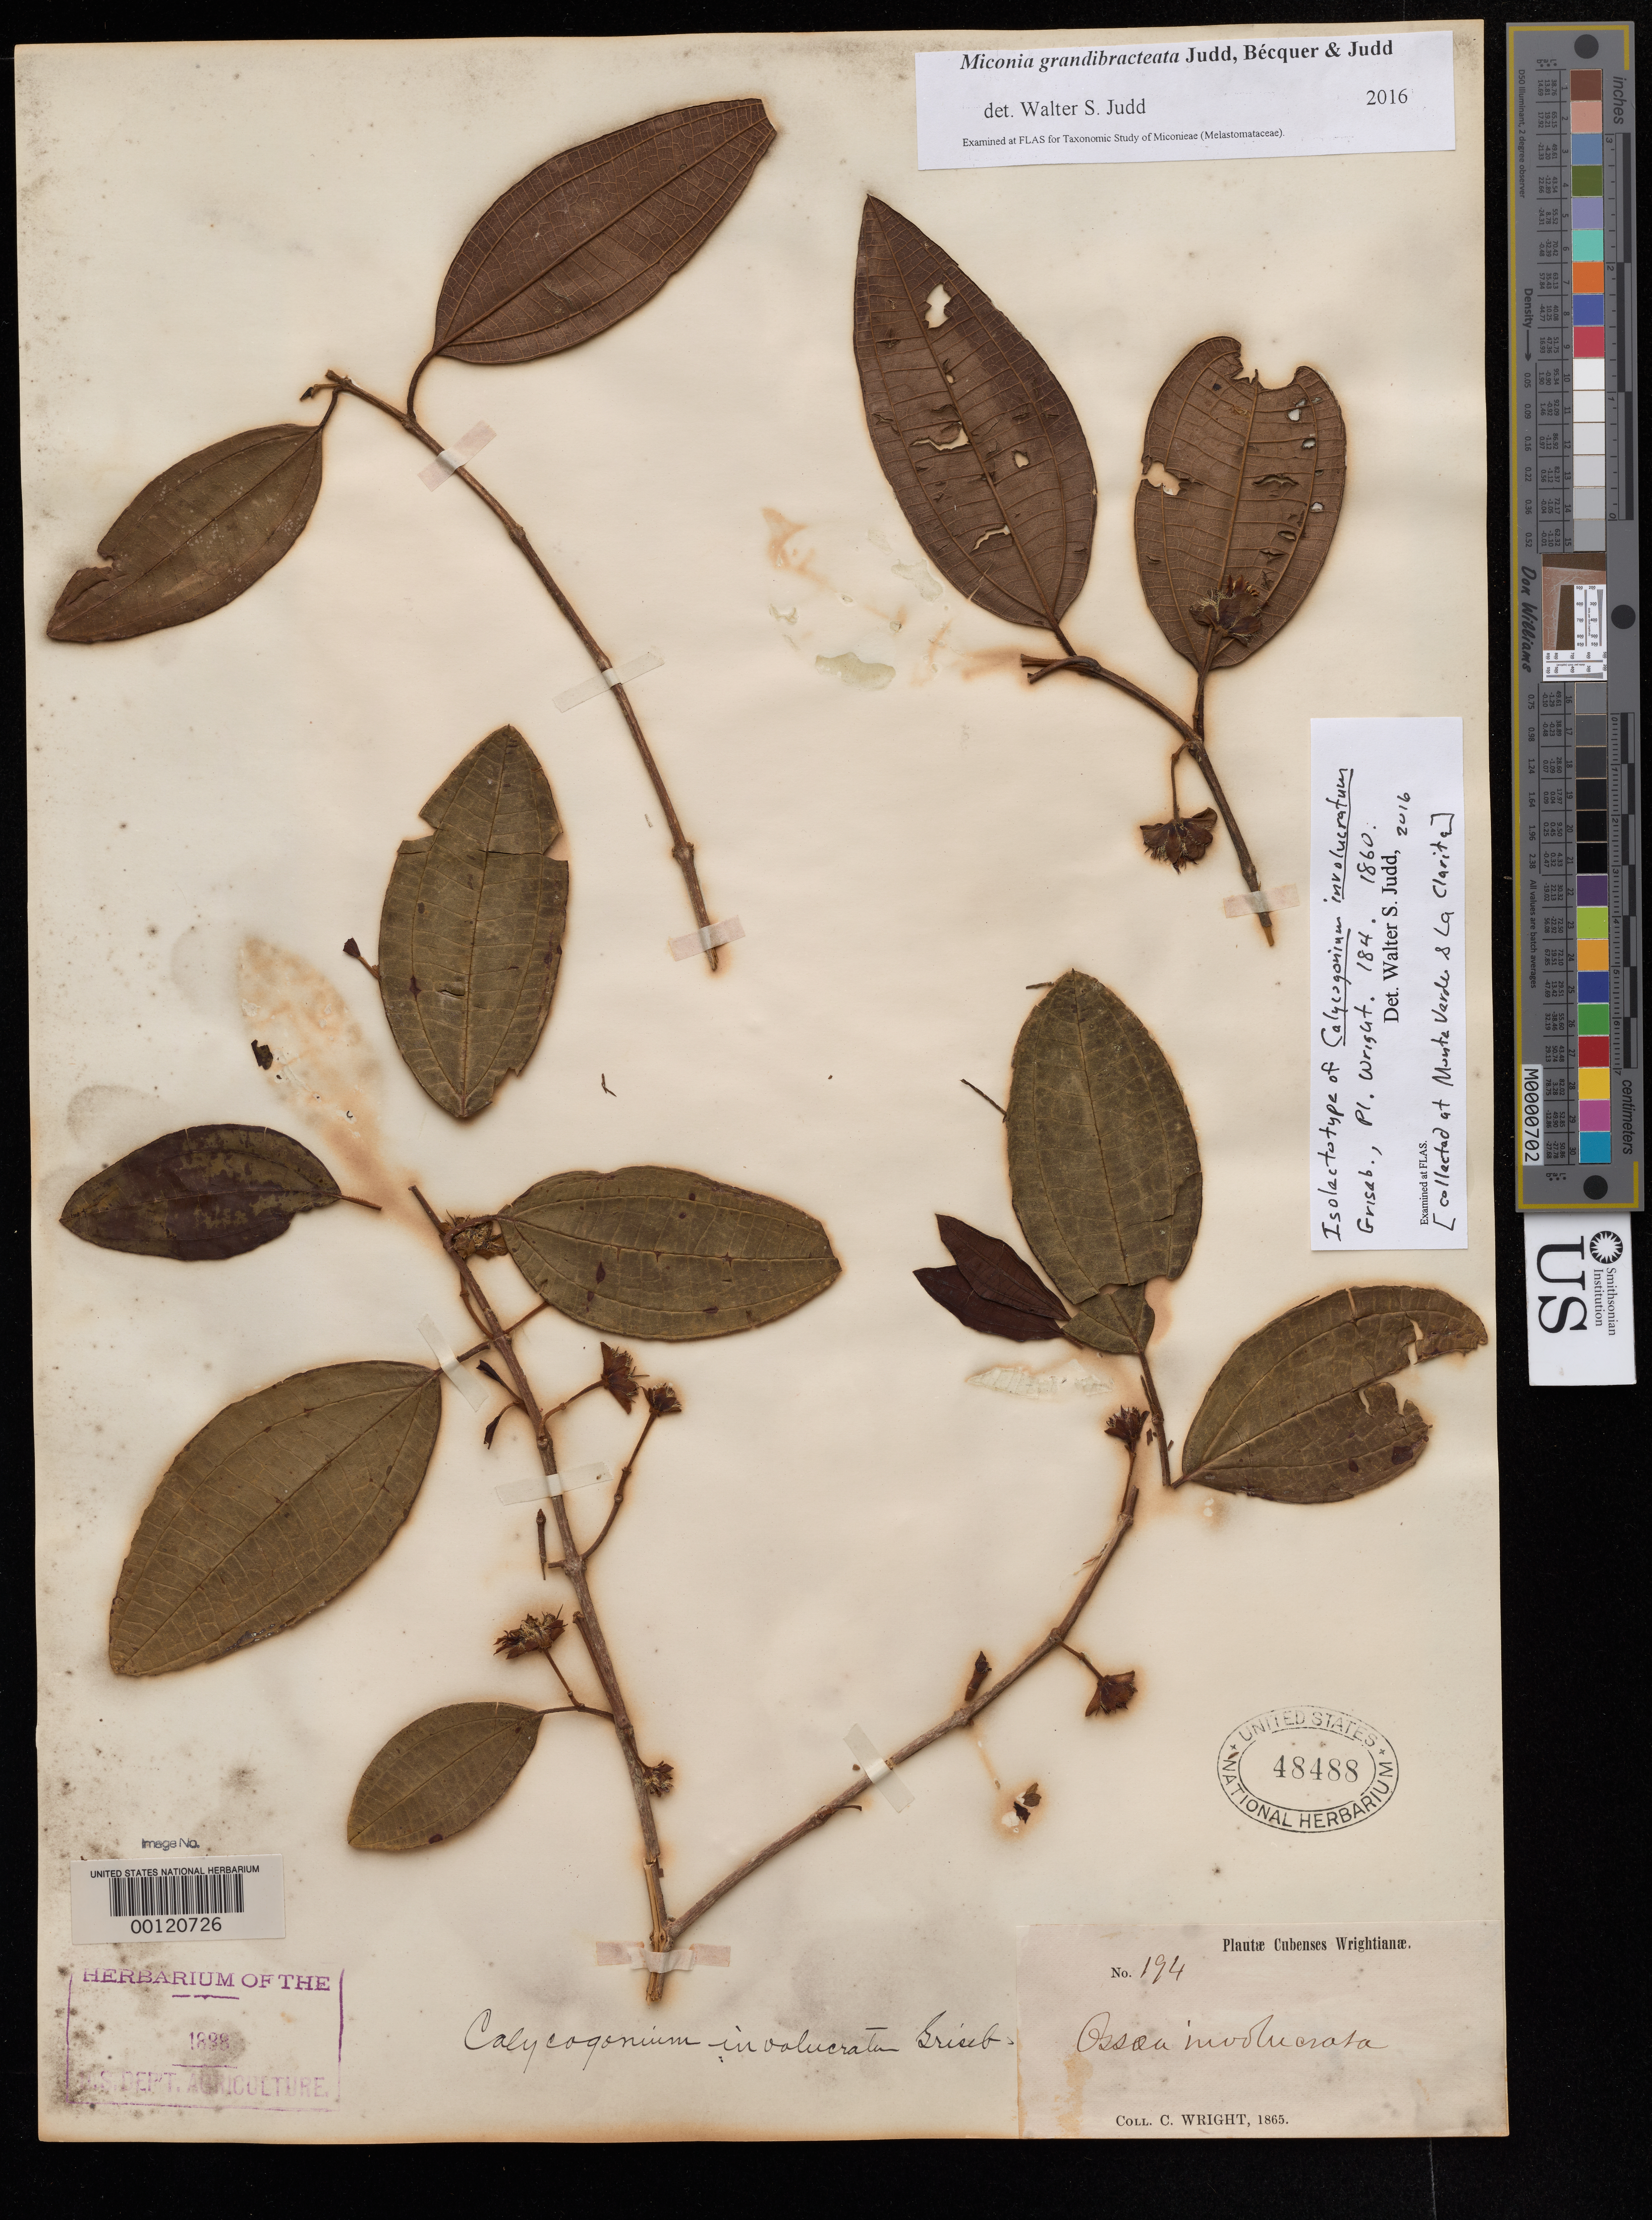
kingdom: Plantae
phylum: Tracheophyta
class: Magnoliopsida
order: Myrtales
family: Melastomataceae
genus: Calycogonium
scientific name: Calycogonium involucratum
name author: Griseb.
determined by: Judd, Walter S.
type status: Isolectotype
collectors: C. Wright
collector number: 194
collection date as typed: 1865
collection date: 1865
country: Cuba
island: Greater Antilles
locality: Monte Verde.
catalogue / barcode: US 48488